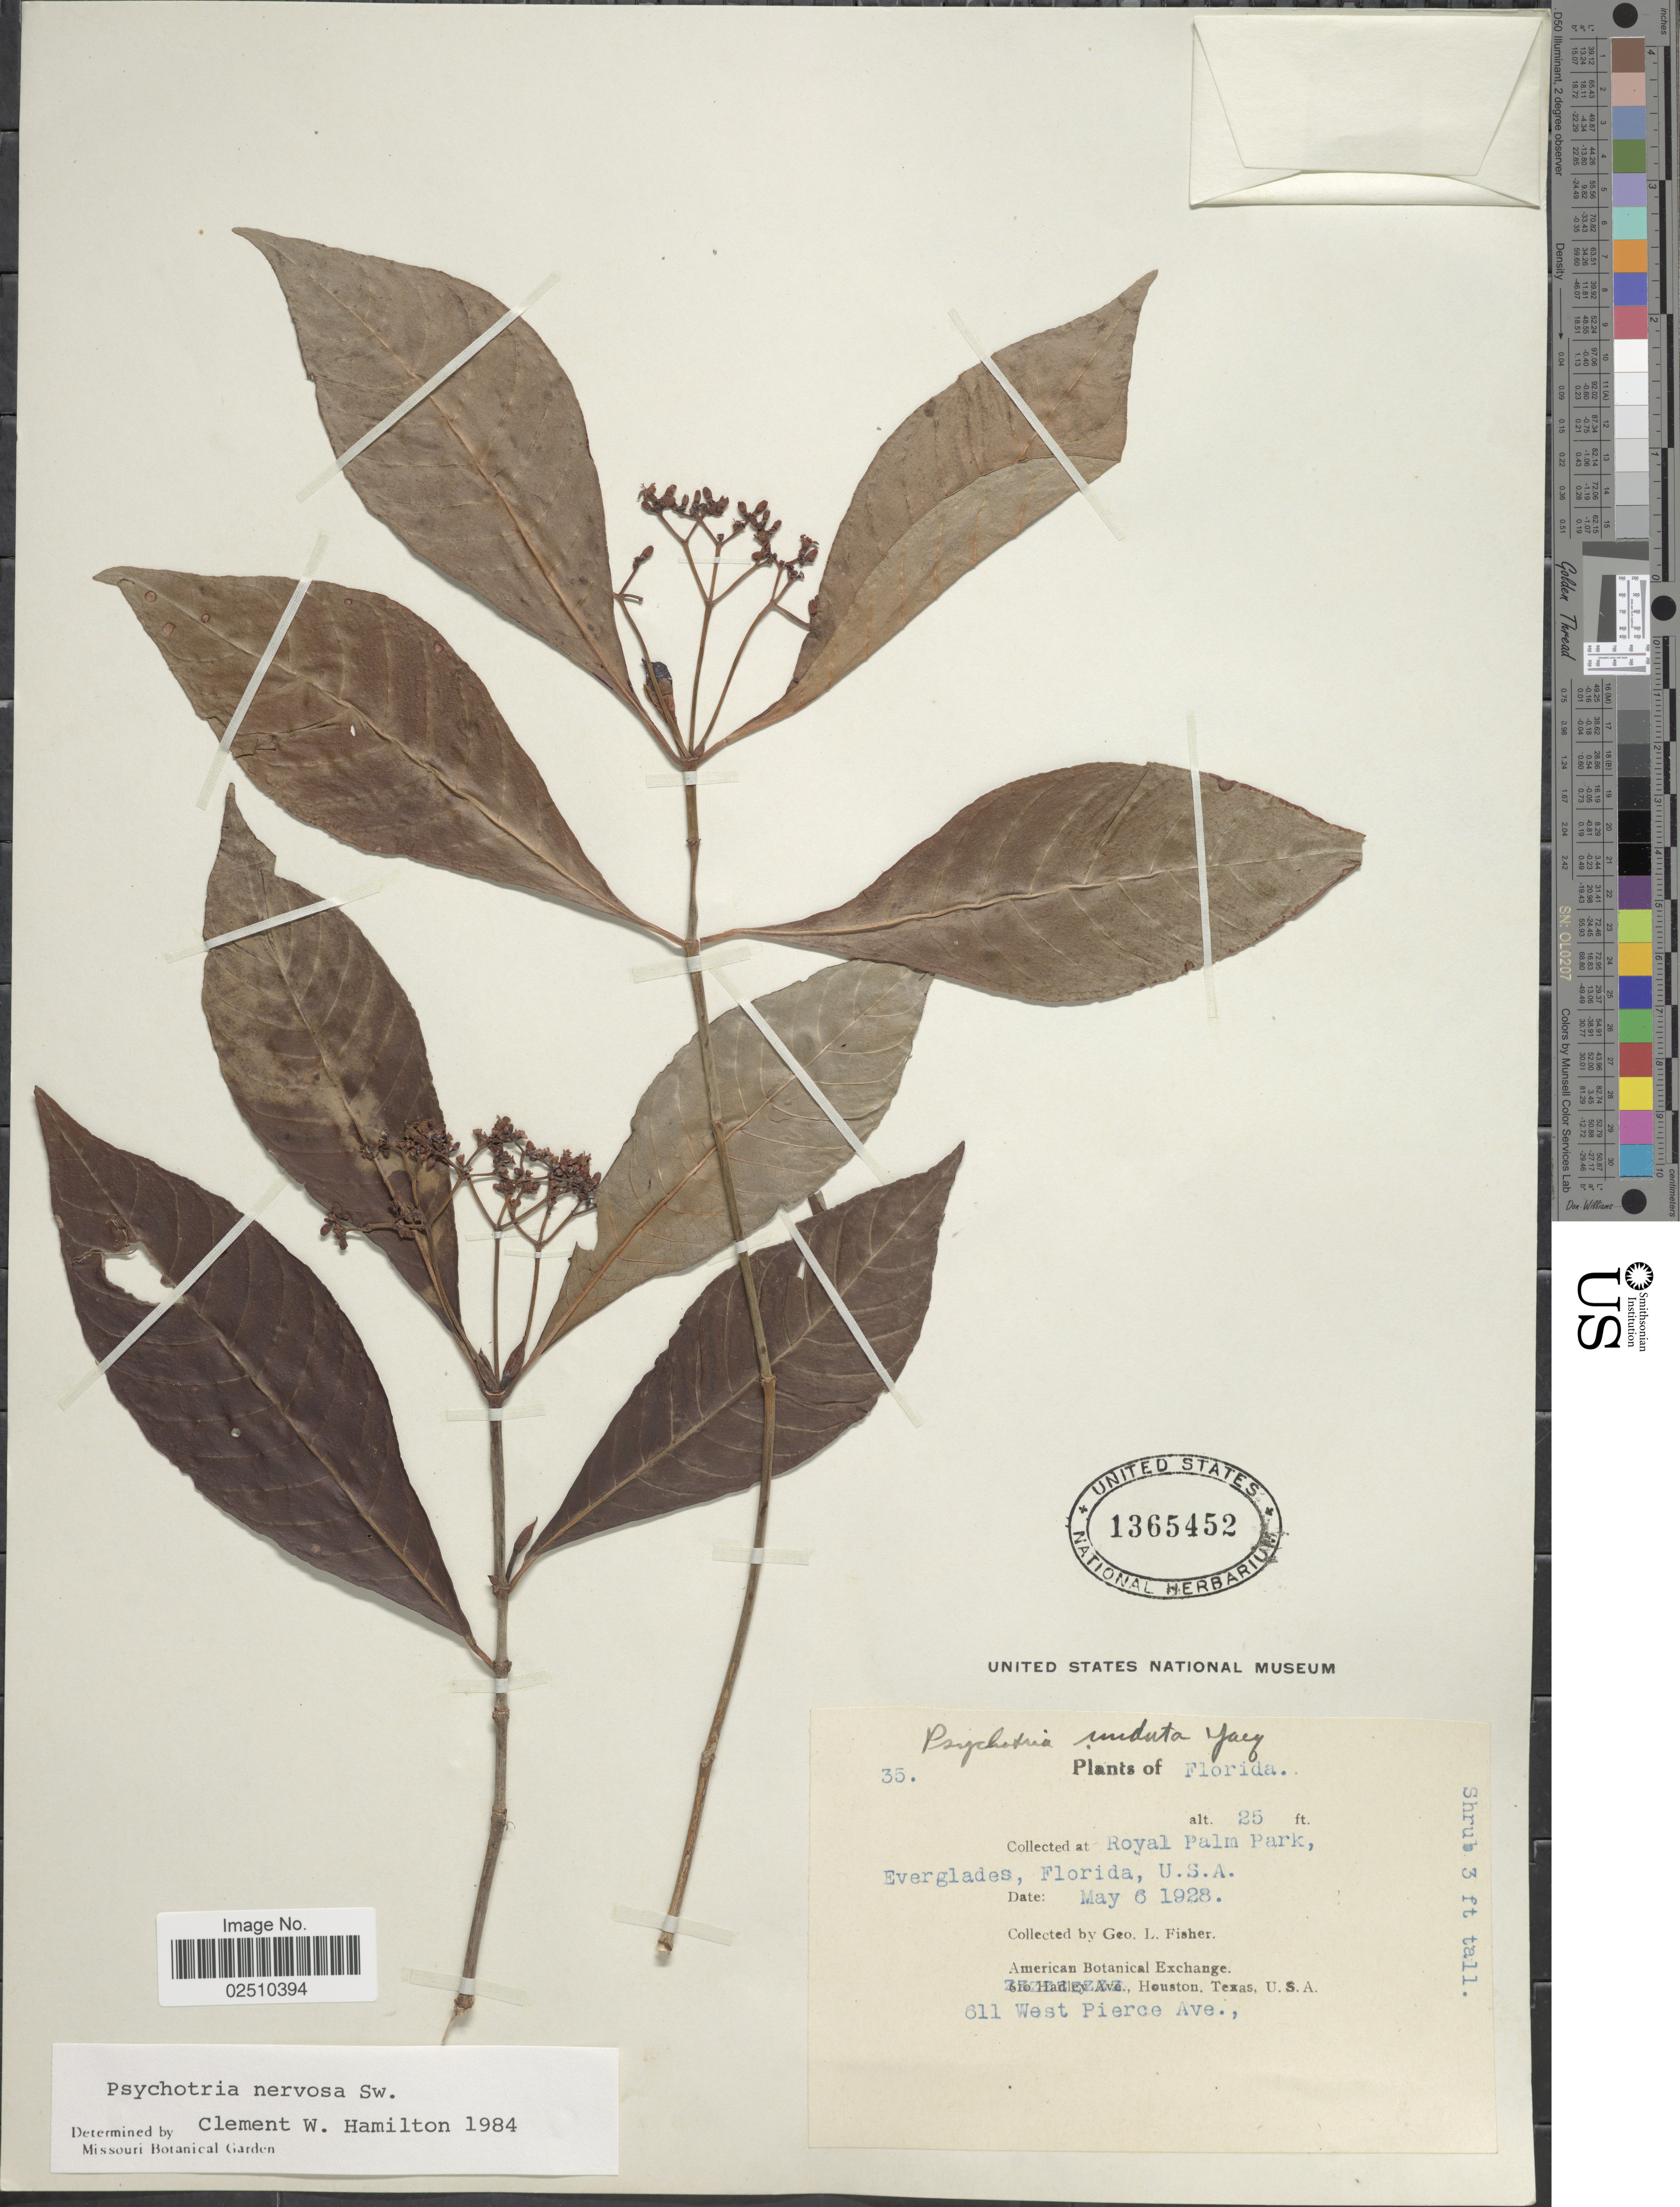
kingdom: Plantae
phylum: Tracheophyta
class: Magnoliopsida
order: Gentianales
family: Rubiaceae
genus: Psychotria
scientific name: Psychotria nervosa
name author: Sw.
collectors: G. L. Fisher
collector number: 35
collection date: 1928-05-06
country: United States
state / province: Florida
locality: Royal Palm Park, Everglades, U.S.A.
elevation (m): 8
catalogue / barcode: US 1365452